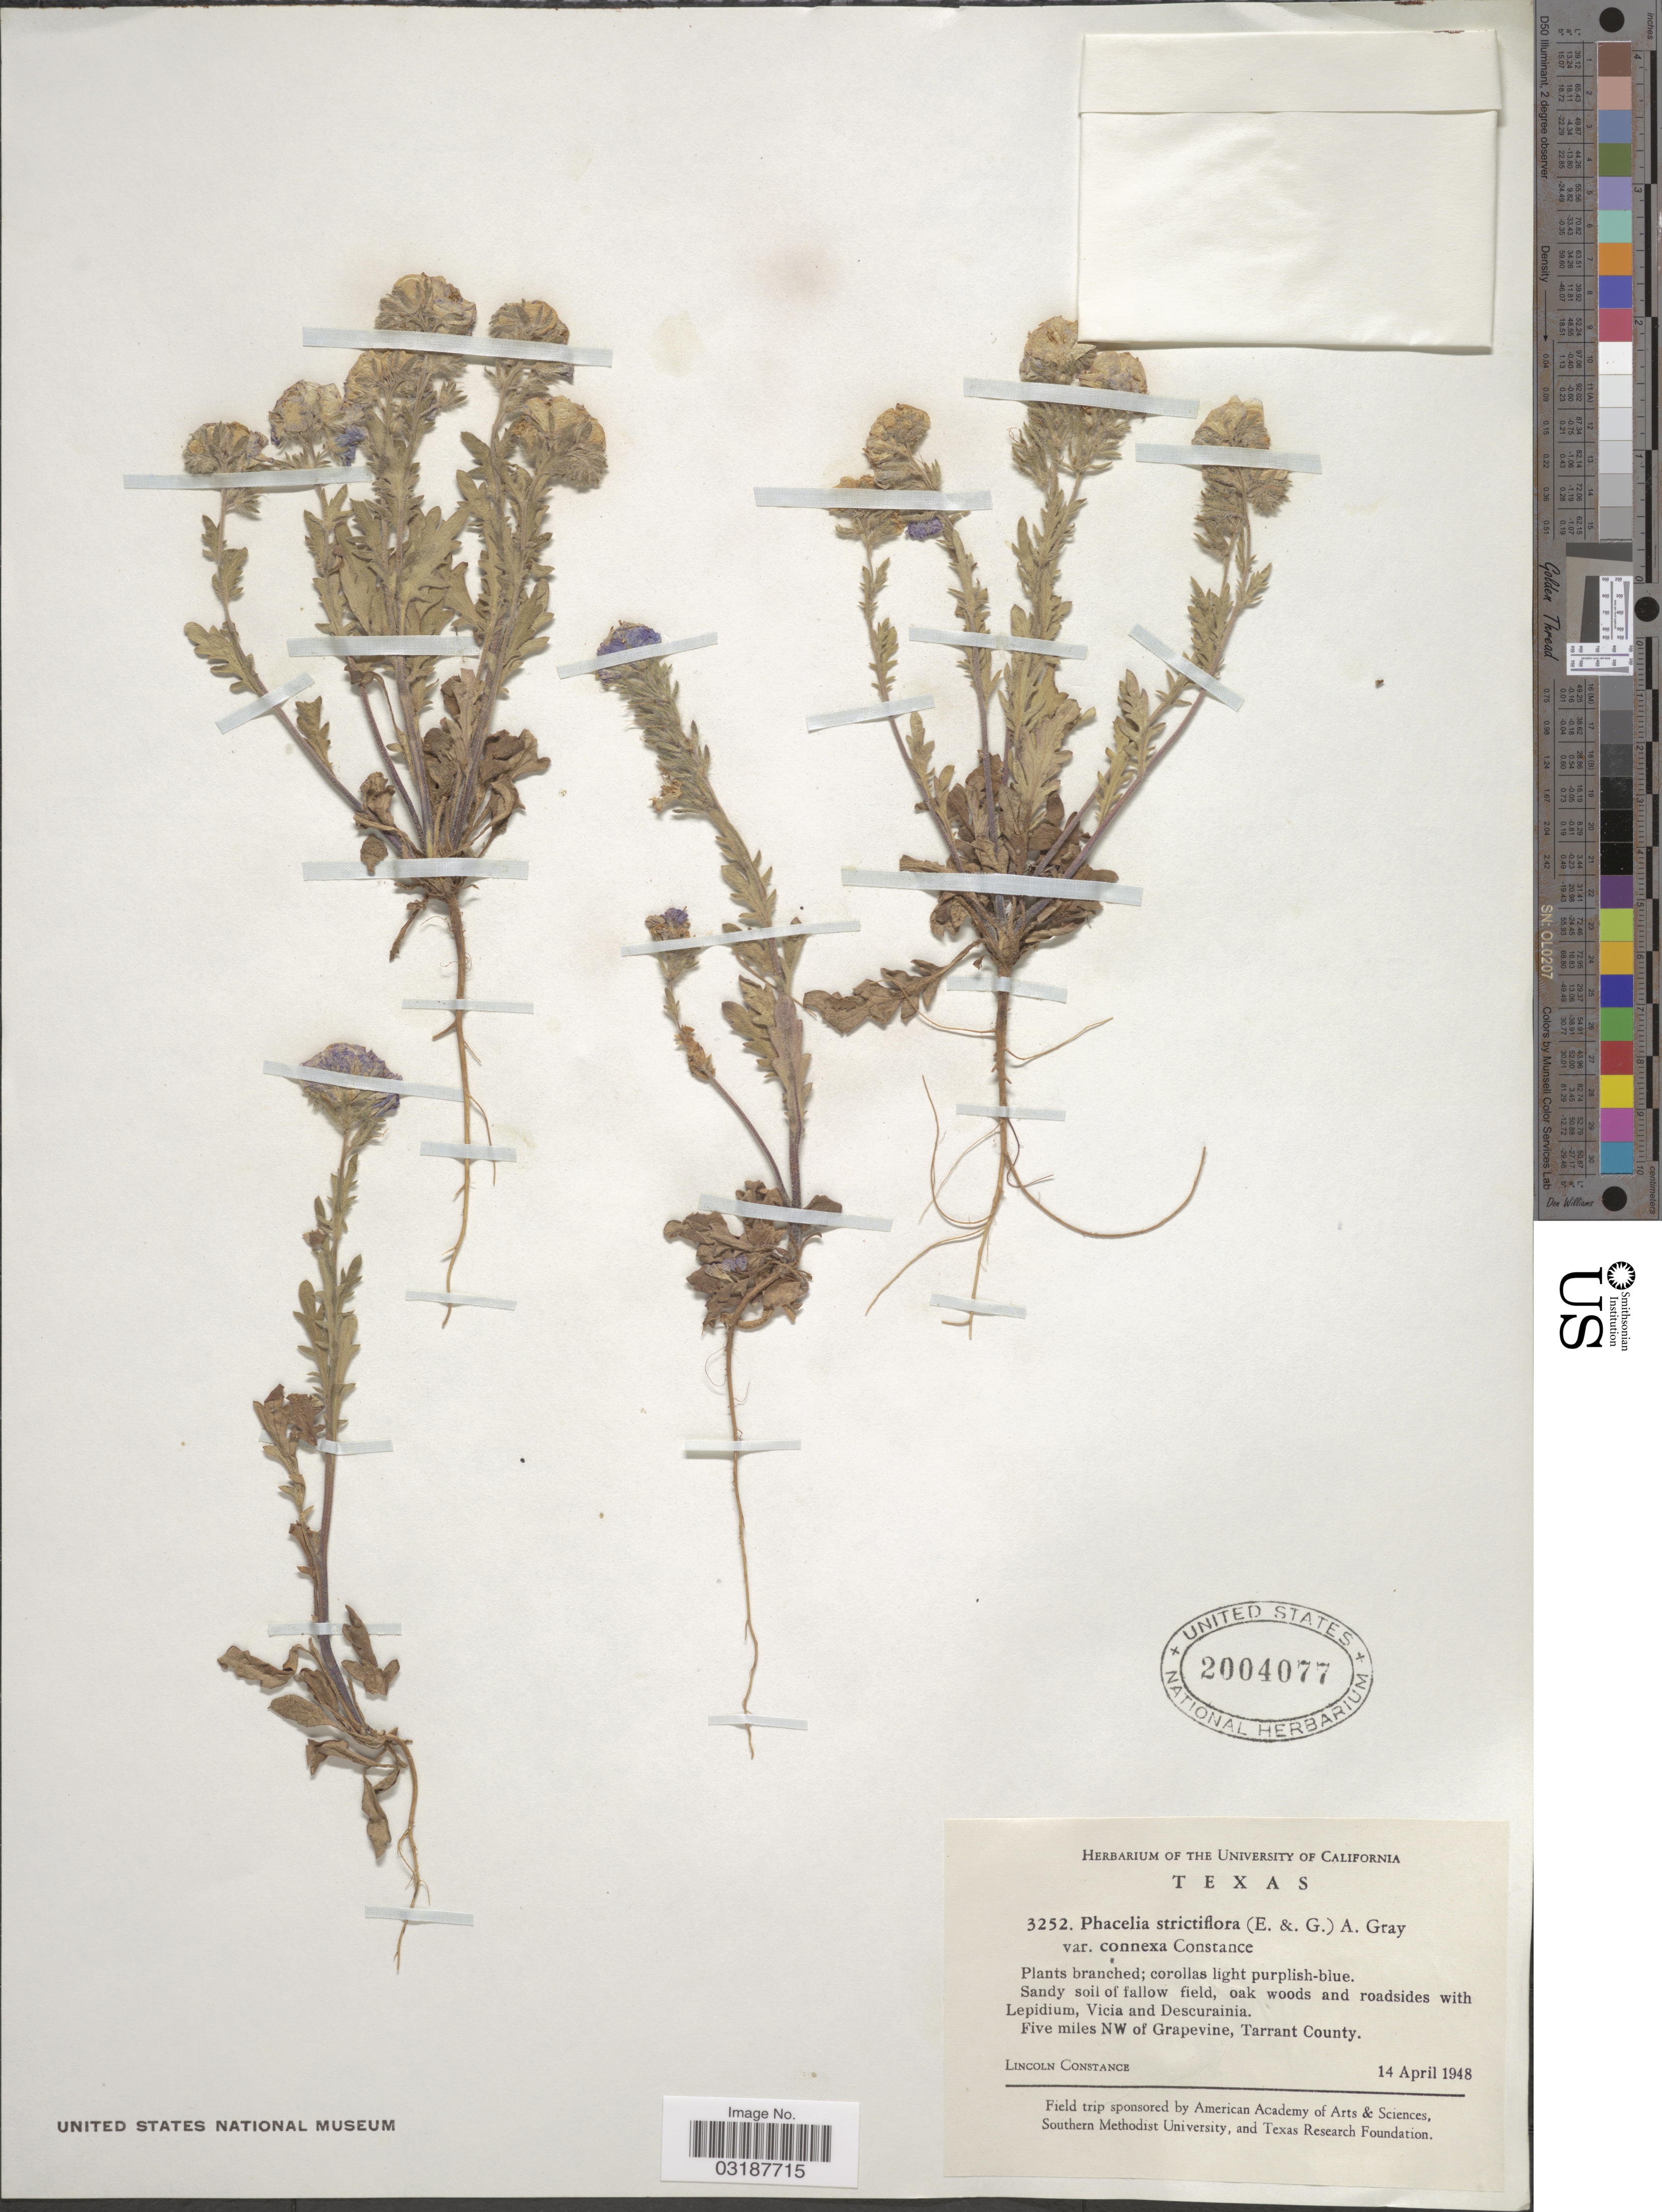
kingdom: Plantae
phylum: Tracheophyta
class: Magnoliopsida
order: Boraginales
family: Hydrophyllaceae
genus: Phacelia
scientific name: Phacelia strictiflora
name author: (Engelm. & A. Gray) A. Gray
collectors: L. Constance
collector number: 3252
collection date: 1948-07-14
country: United States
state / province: Texas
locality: Five miles NW of Grapevine, Tarrant County.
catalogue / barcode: US 2004077